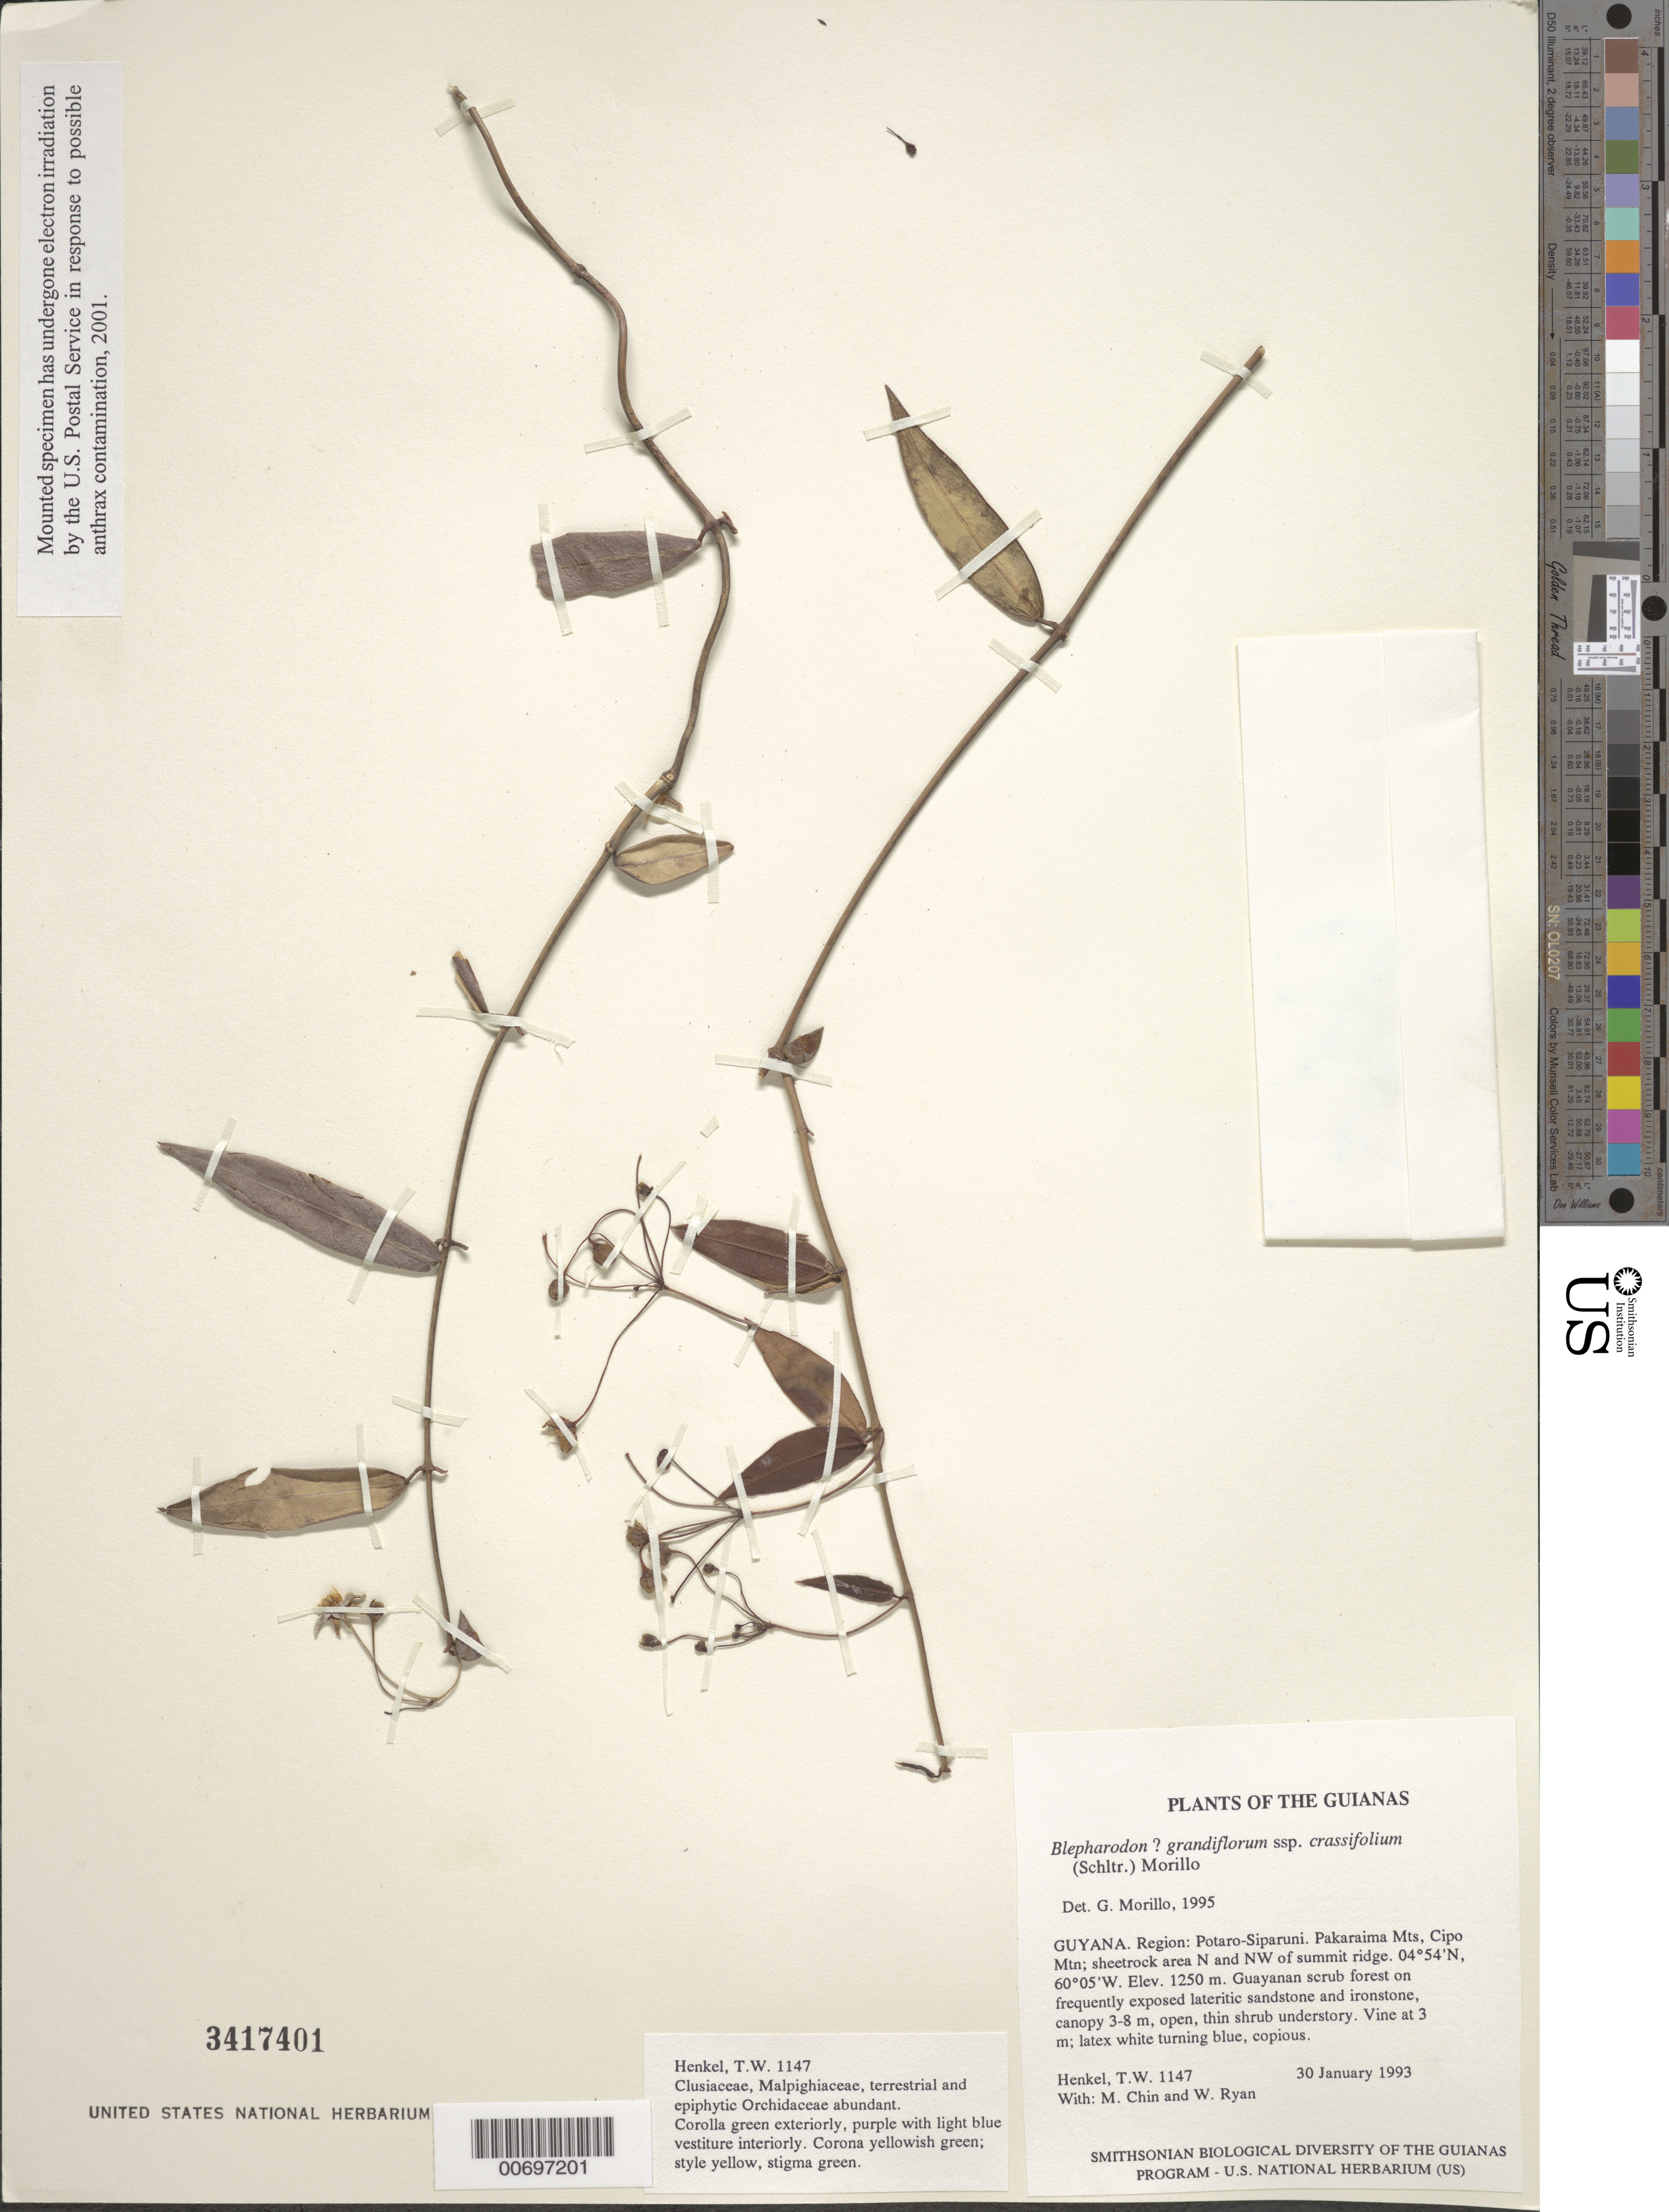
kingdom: Plantae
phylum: Tracheophyta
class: Magnoliopsida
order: Gentianales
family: Apocynaceae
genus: Blepharodon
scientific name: Blepharodon grandiflorus subsp. crassifolius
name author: (Schltr.) Morillo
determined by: Morillo, G. N.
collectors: T. Henkel, M. Chin & W. Ryan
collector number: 1147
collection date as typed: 30 January 1993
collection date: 1993-01-30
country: Guyana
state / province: Potaro-Siparuni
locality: Pakaraima Mts, Cipo Mtn; sheetrock area N and NW of summit ridge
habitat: Guayanan scrub forest on frequently exposed lateritic sandstone and ironstone, canopy 3-8 m, open, thin shrub understory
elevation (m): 1250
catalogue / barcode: US 3417401